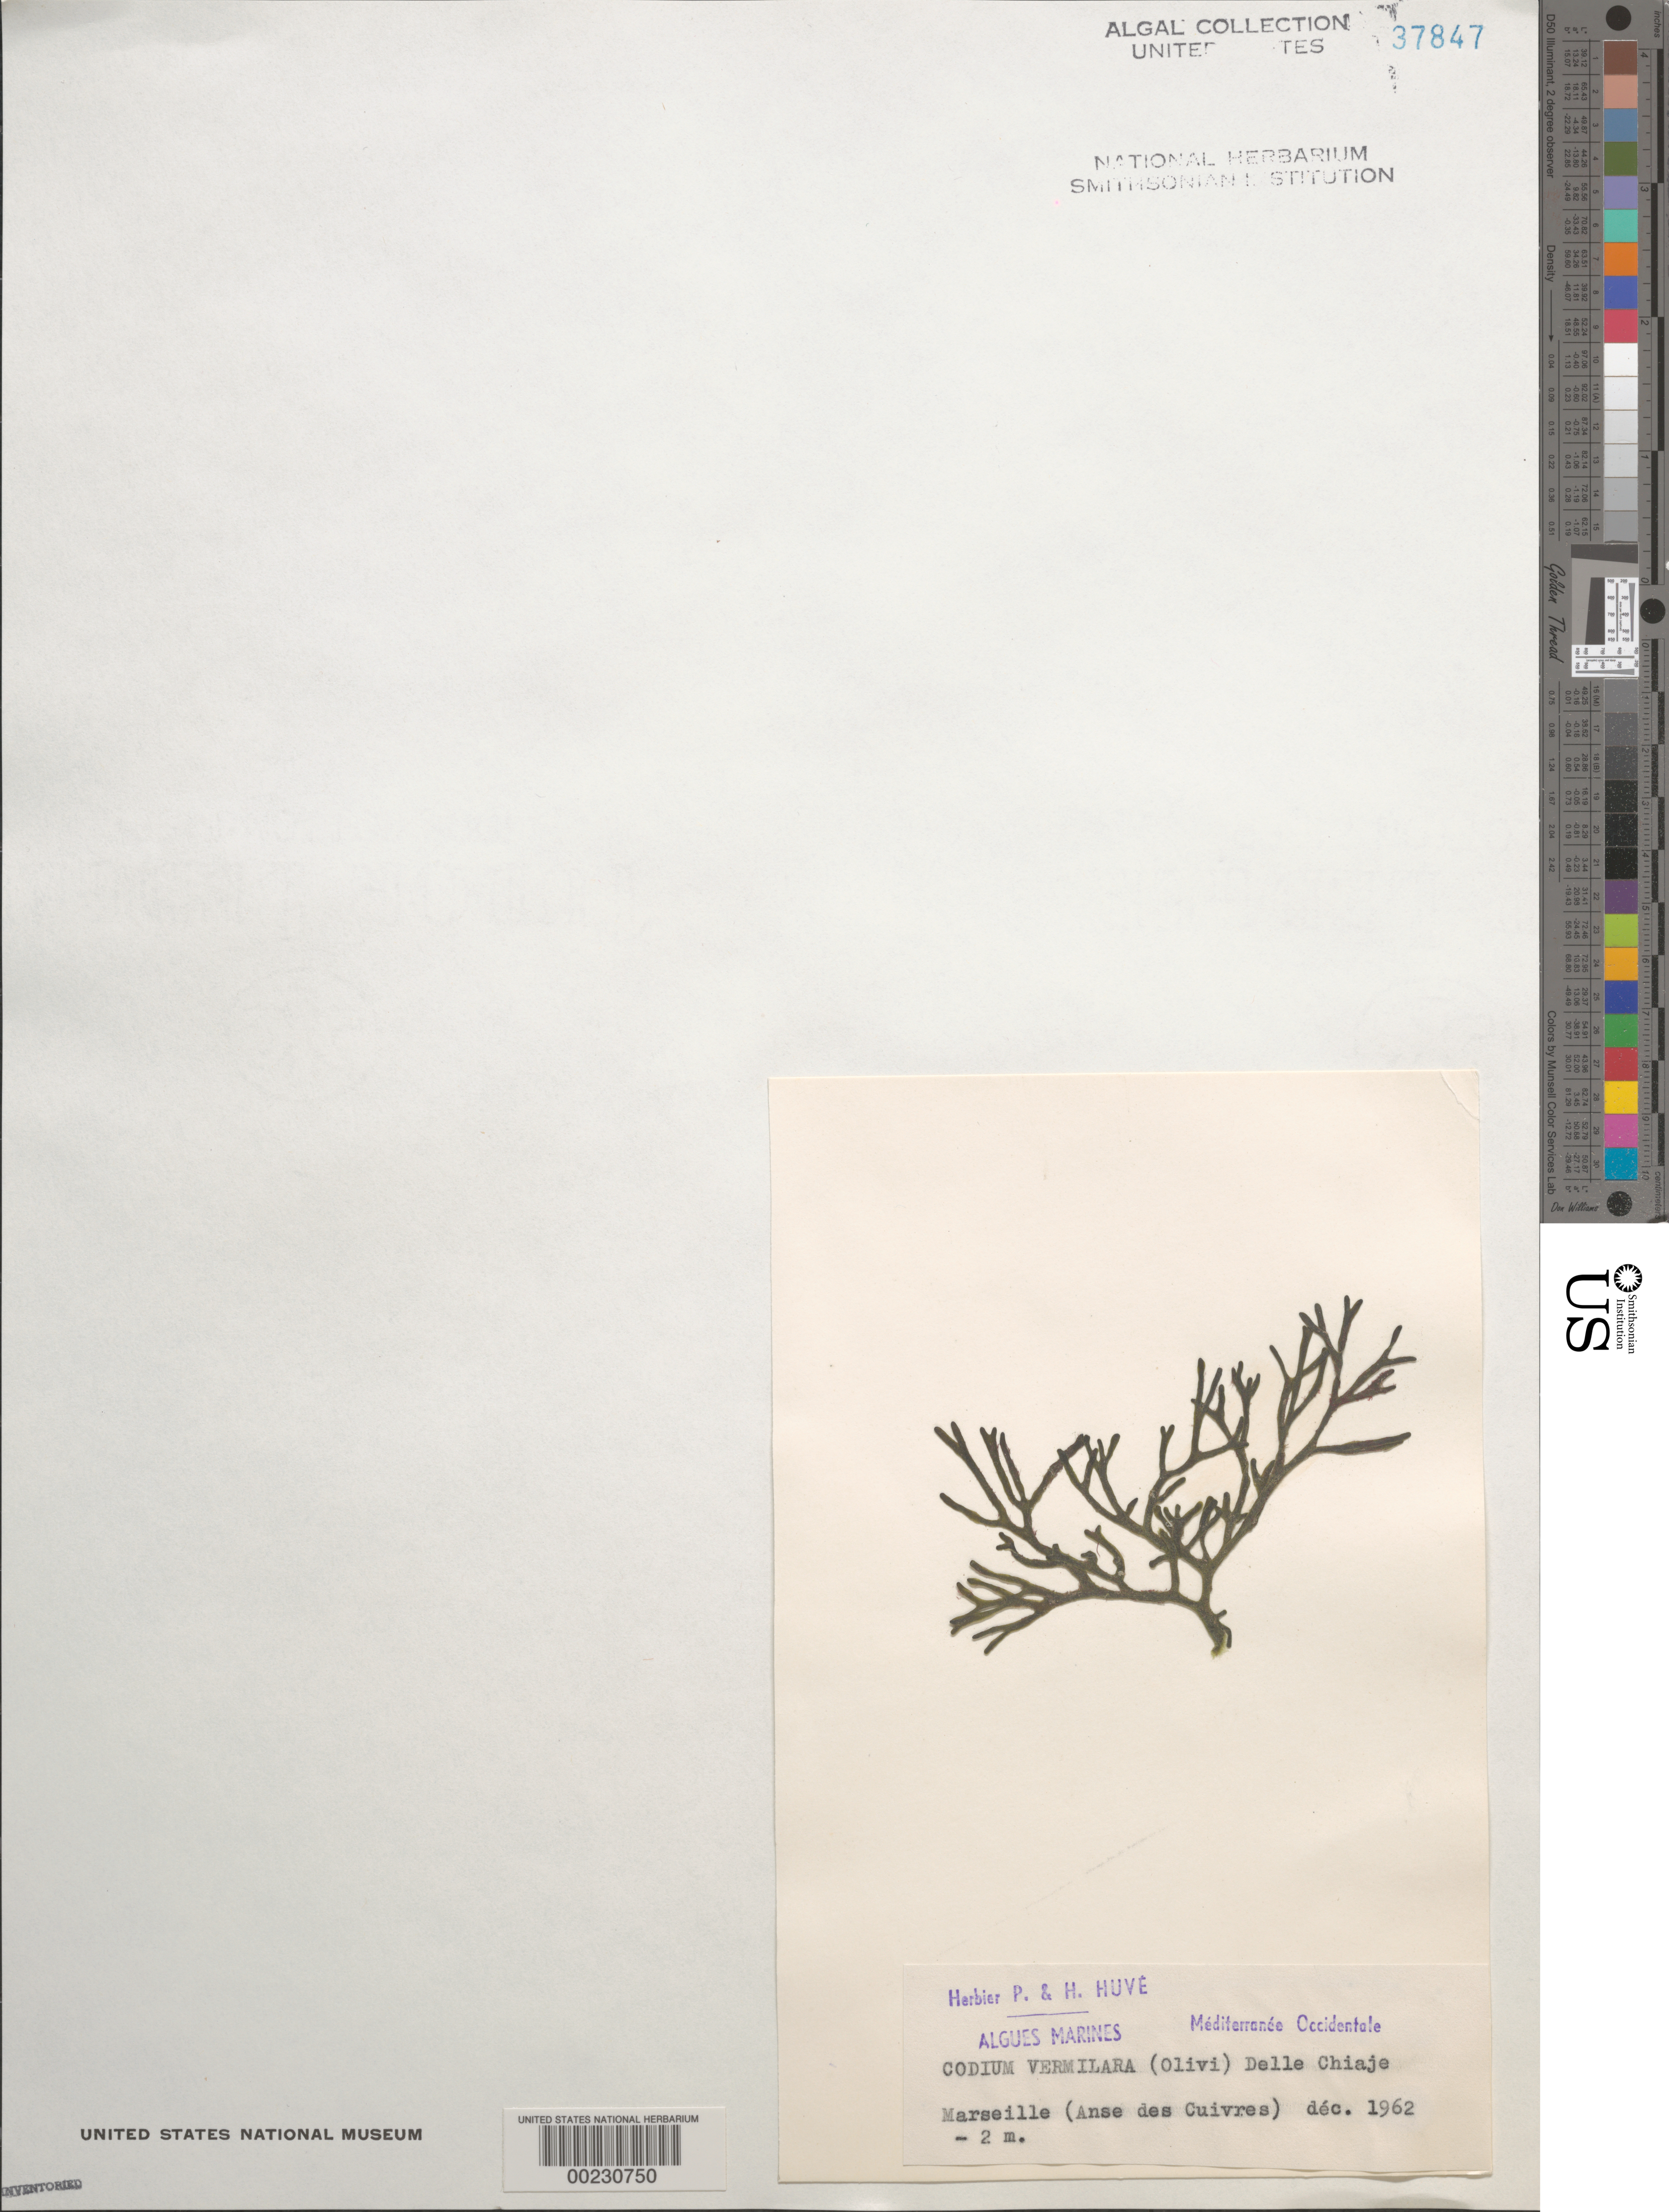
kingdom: Plantae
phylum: Chlorophyta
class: Ulvophyceae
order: Bryopsidales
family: Codiaceae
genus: Codium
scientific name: Codium vermilara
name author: (Olivi) Chiaje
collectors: P. Huve & H. Huve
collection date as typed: Dec 1962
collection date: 1962-12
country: France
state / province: Provence-Alpes-Côte d'Azur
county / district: Bouches-du-Rhône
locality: Marseille, Anse des Cuivres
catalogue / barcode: US 37847